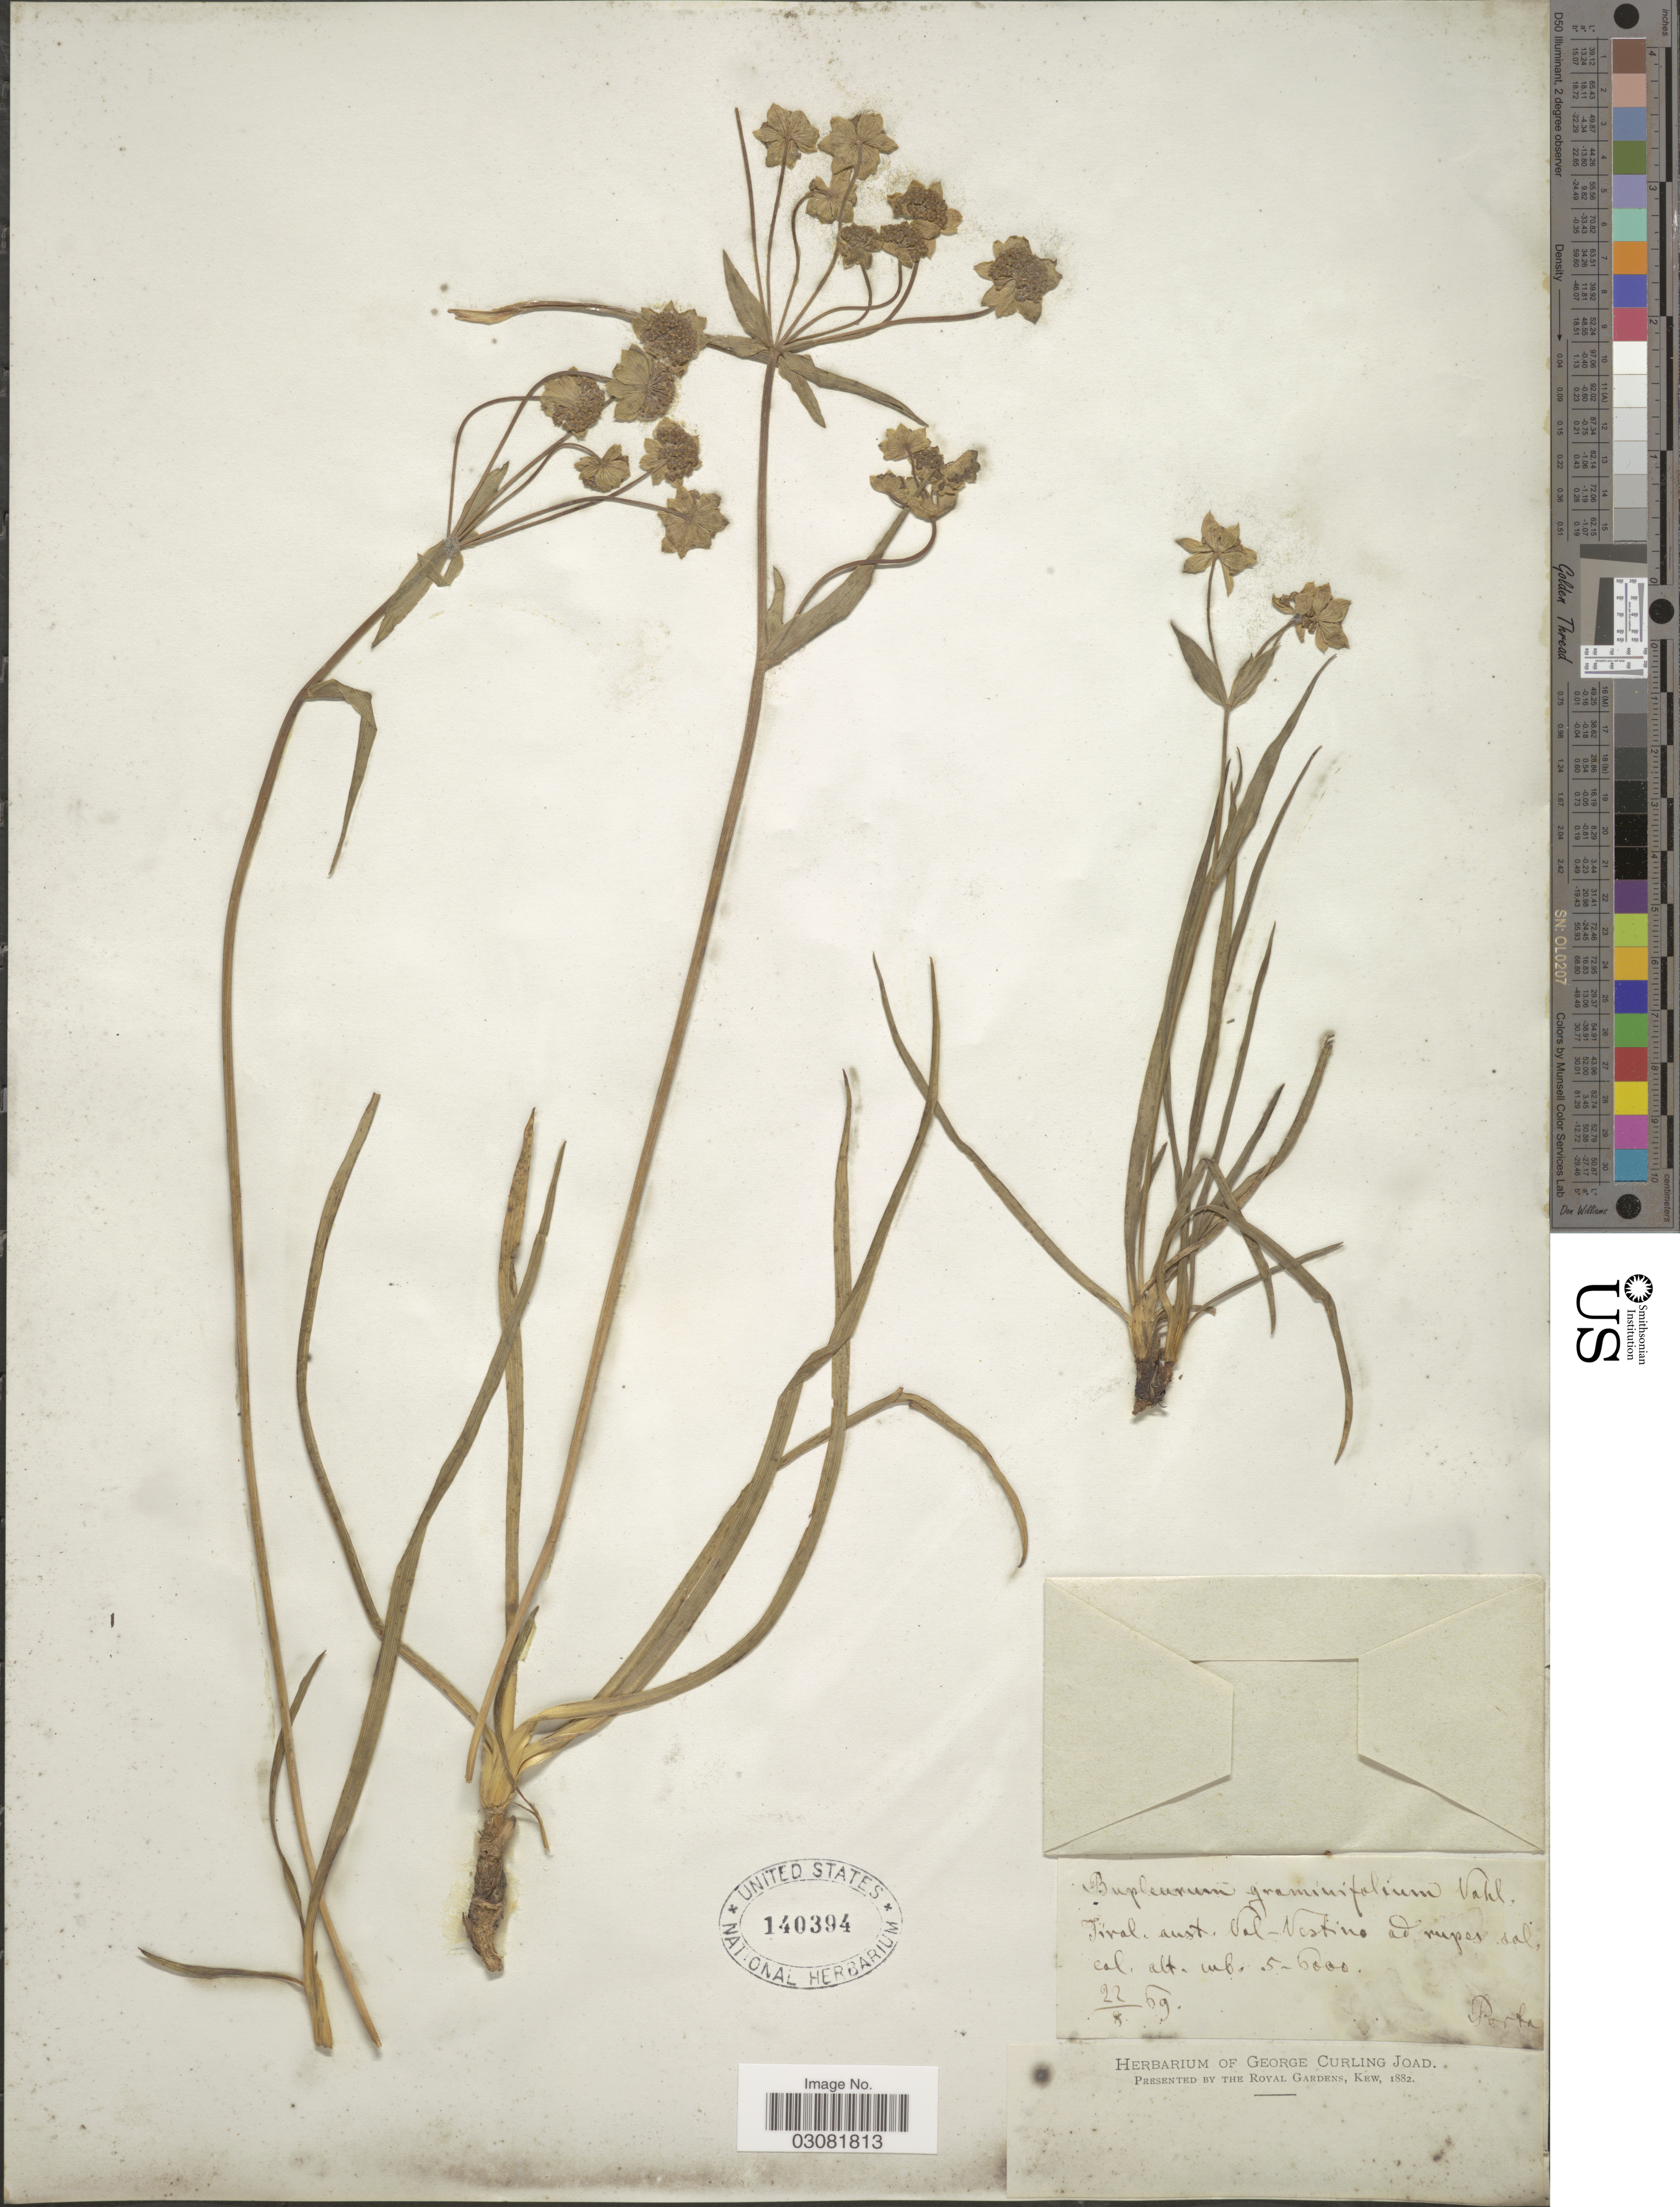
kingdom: Plantae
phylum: Tracheophyta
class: Magnoliopsida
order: Apiales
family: Apiaceae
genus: Bupleurum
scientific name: Bupleurum graminifolium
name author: Vahl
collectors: -- Porta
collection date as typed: Transcribed d/m/y: 22/8/69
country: Italy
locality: Val-Vestino ad rupes sal.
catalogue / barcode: US 140394